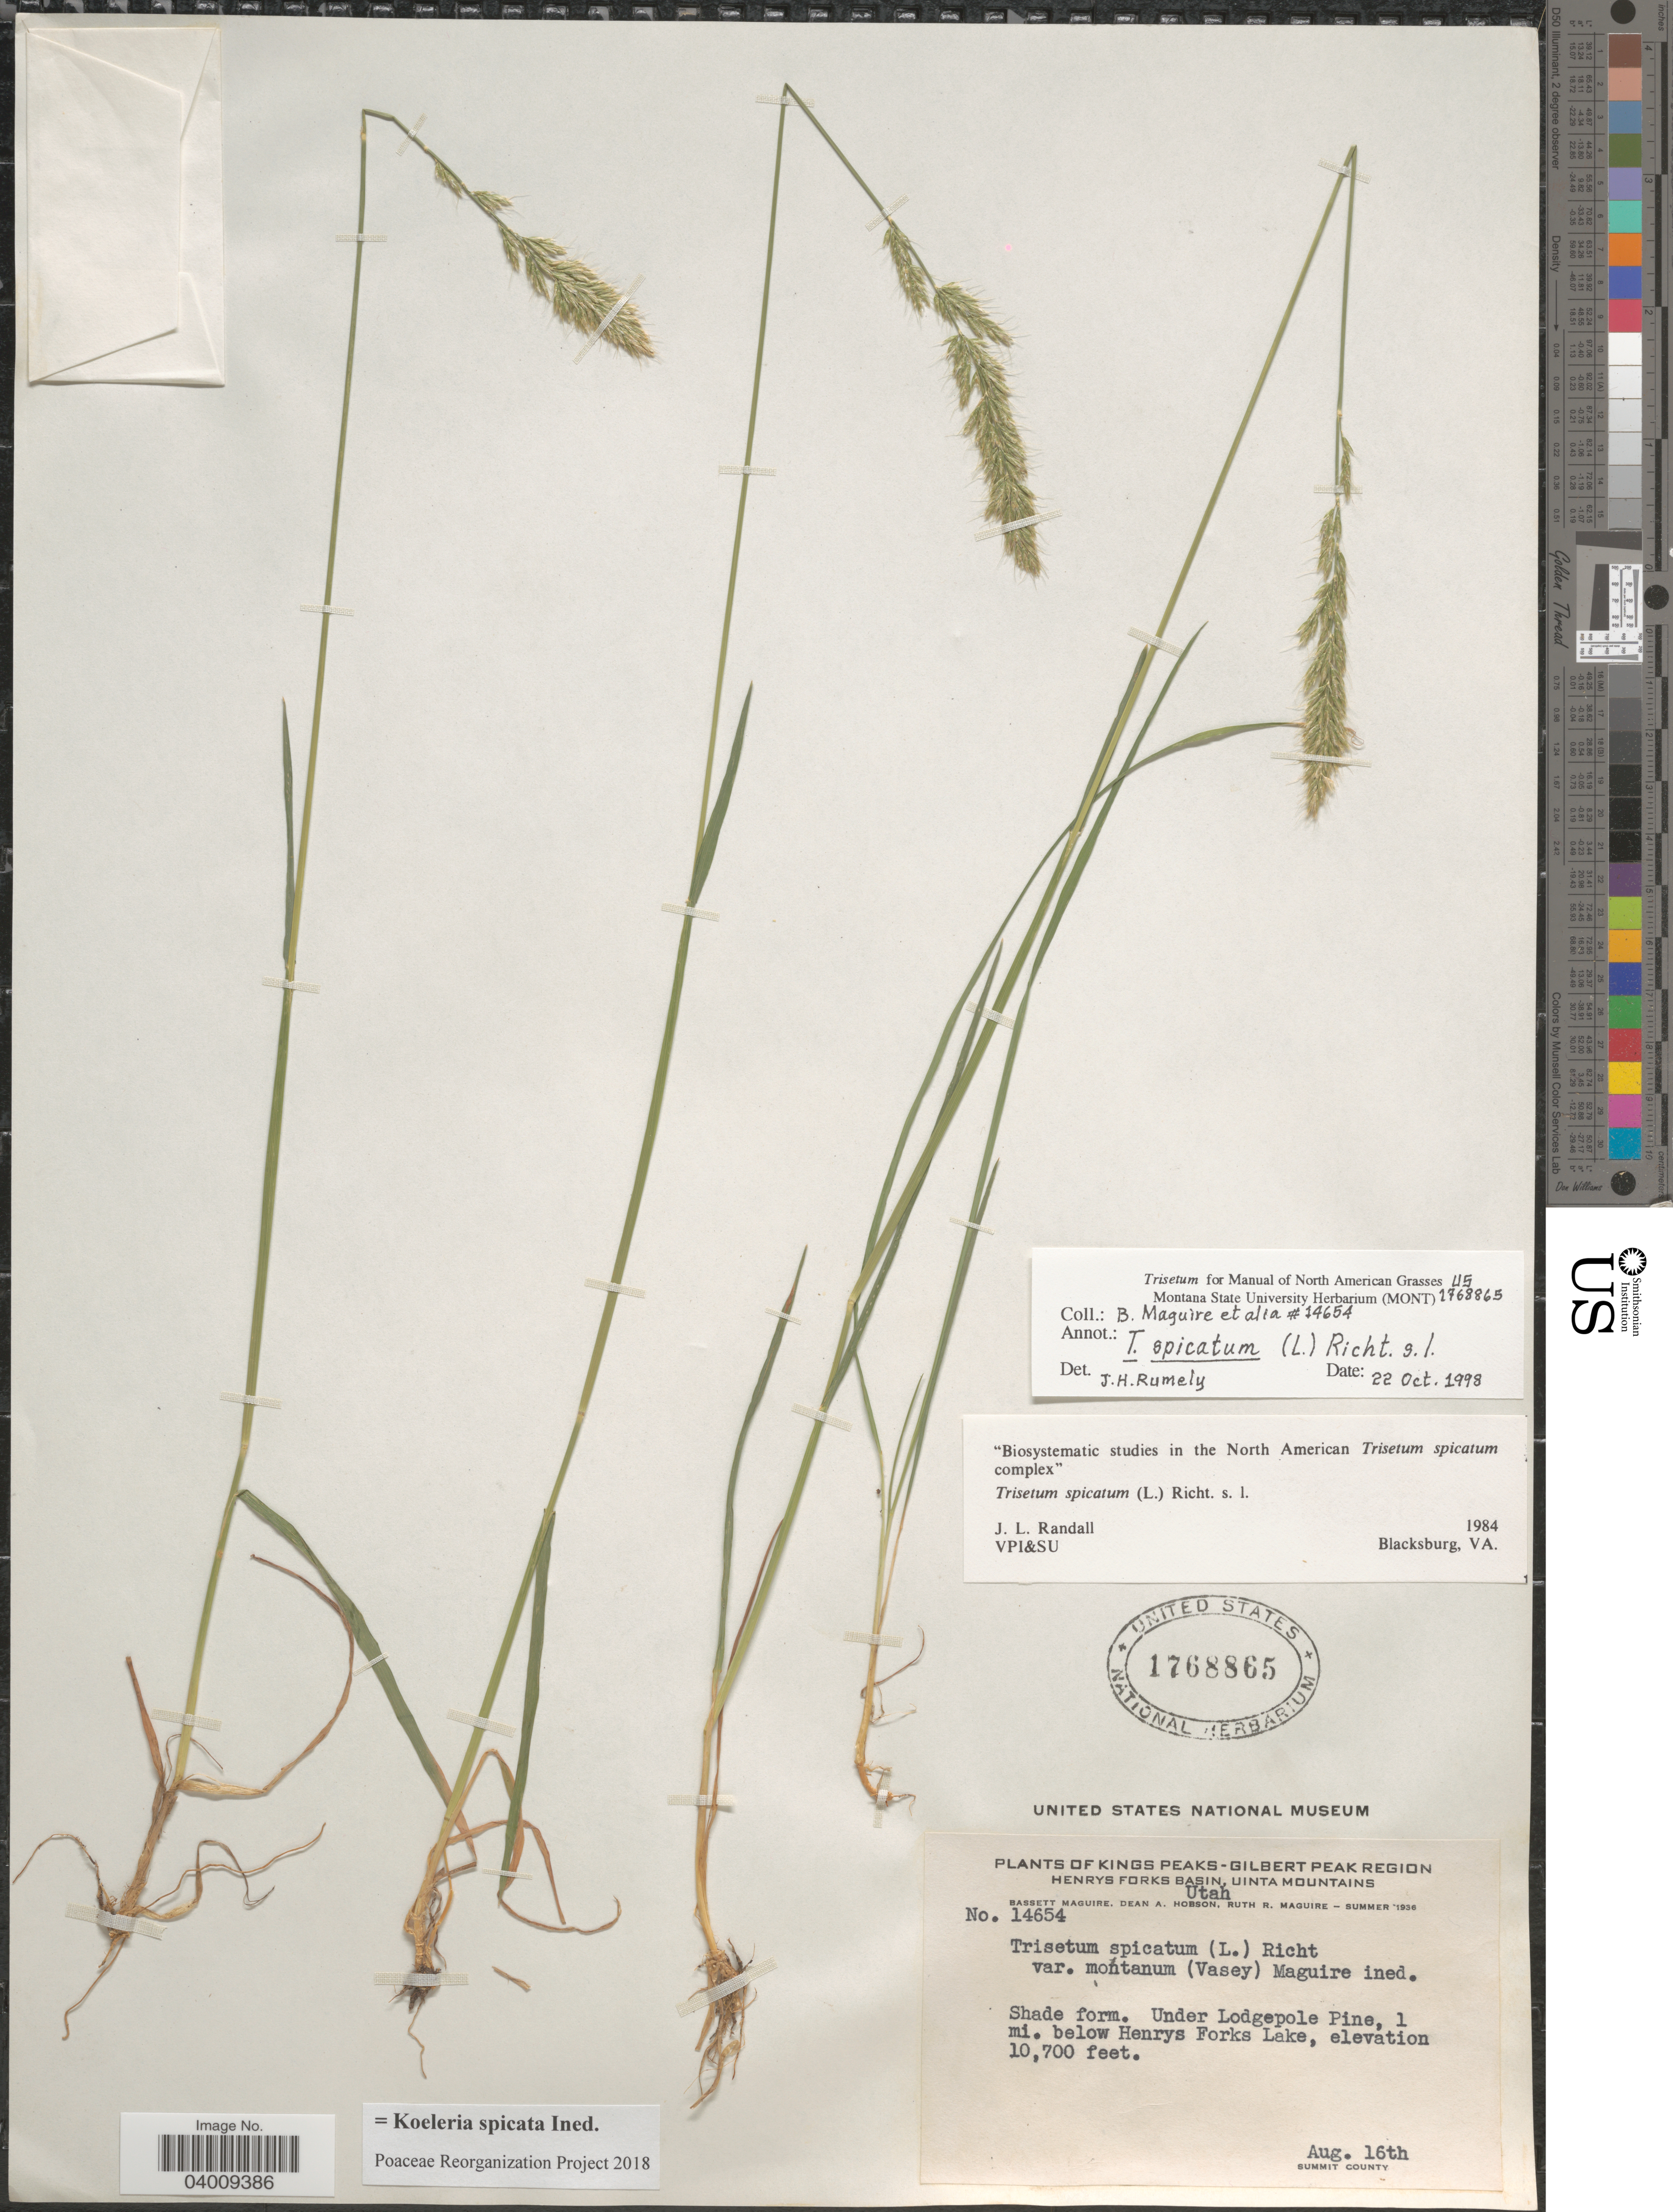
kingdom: Plantae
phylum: Tracheophyta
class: Liliopsida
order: Poales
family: Poaceae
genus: Koeleria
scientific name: Koeleria spicata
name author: (L.) Barberá et al.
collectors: B. Maguire, D. Hobson & R. R. Maguire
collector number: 14654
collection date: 1936-08-16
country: United States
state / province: Utah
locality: Kings Peak - Gilbert Peak Region. Henrys Forks Basin, Uinta Mountains. Under Lodgepole Pine, 1 mi. below Henrys Forks Lake. Summit County.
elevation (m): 3261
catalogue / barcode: US 1768865